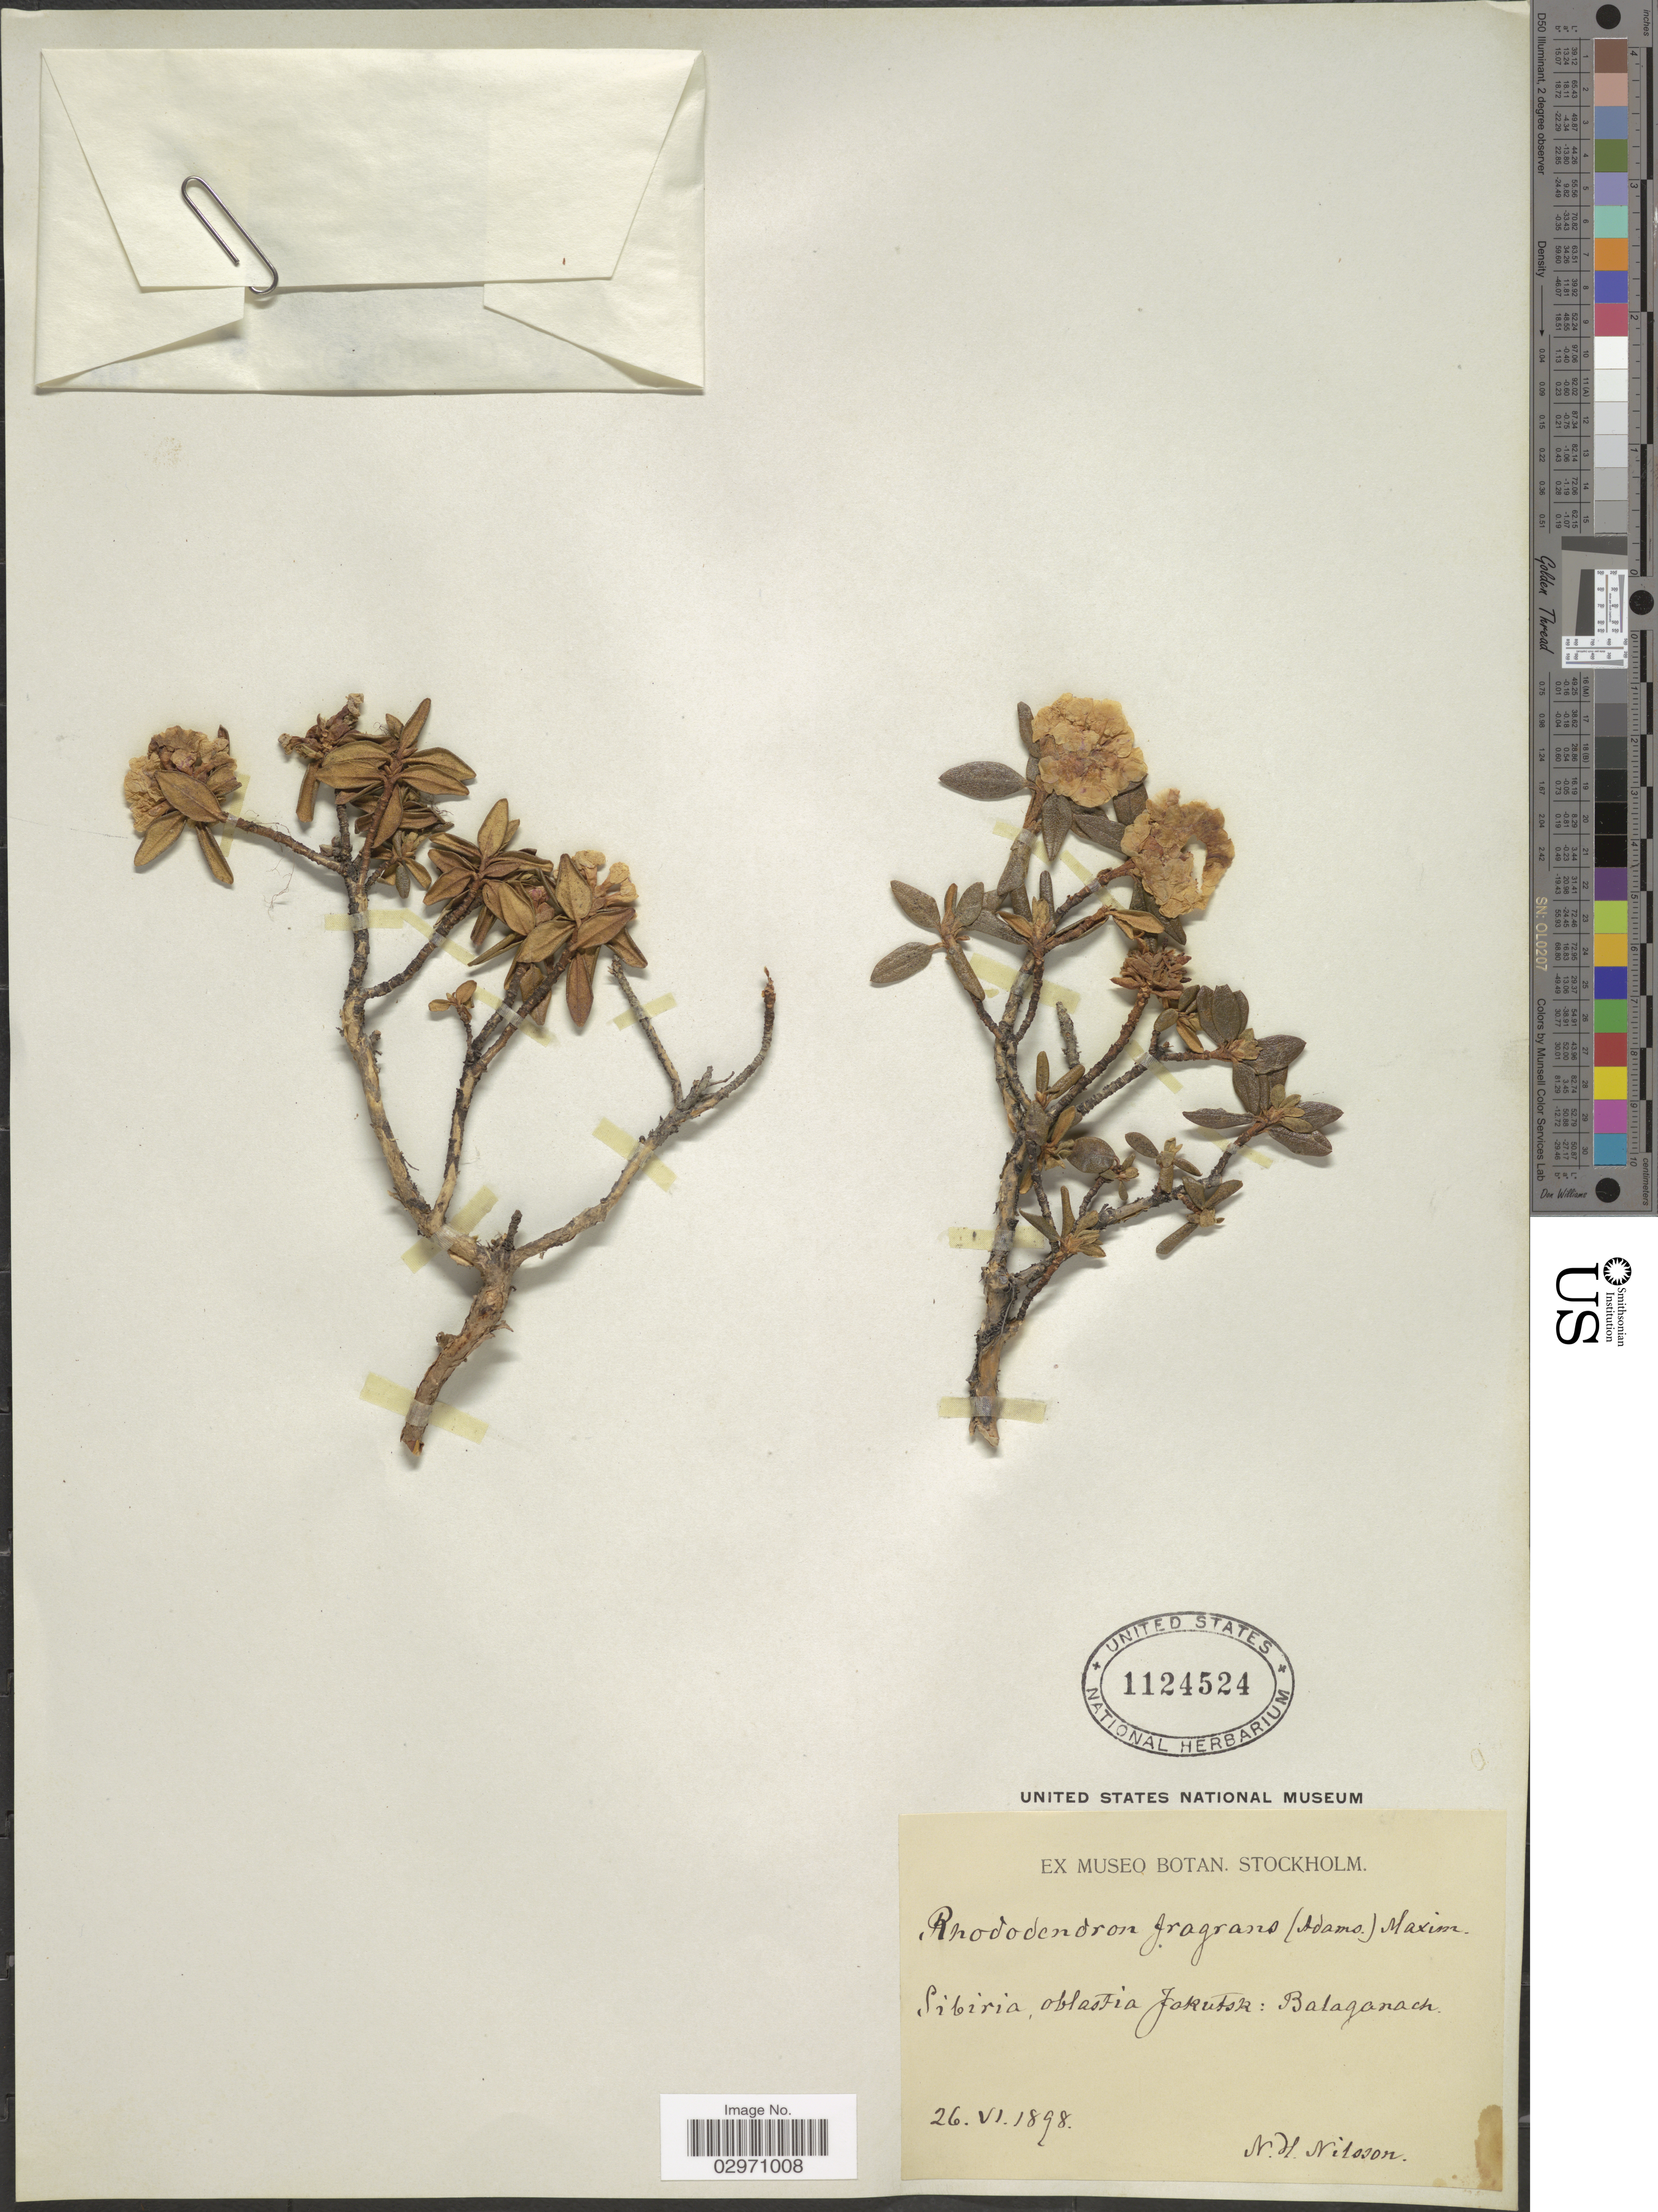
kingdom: Plantae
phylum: Tracheophyta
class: Magnoliopsida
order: Ericales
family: Ericaceae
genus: Rhododendron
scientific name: Rhododendron fragrans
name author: Maxim.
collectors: N. H. Nilsson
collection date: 1898-06-26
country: Russian Federation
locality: Sibiria, oblastia Jakutsk: Balaganach.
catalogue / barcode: US 1124524